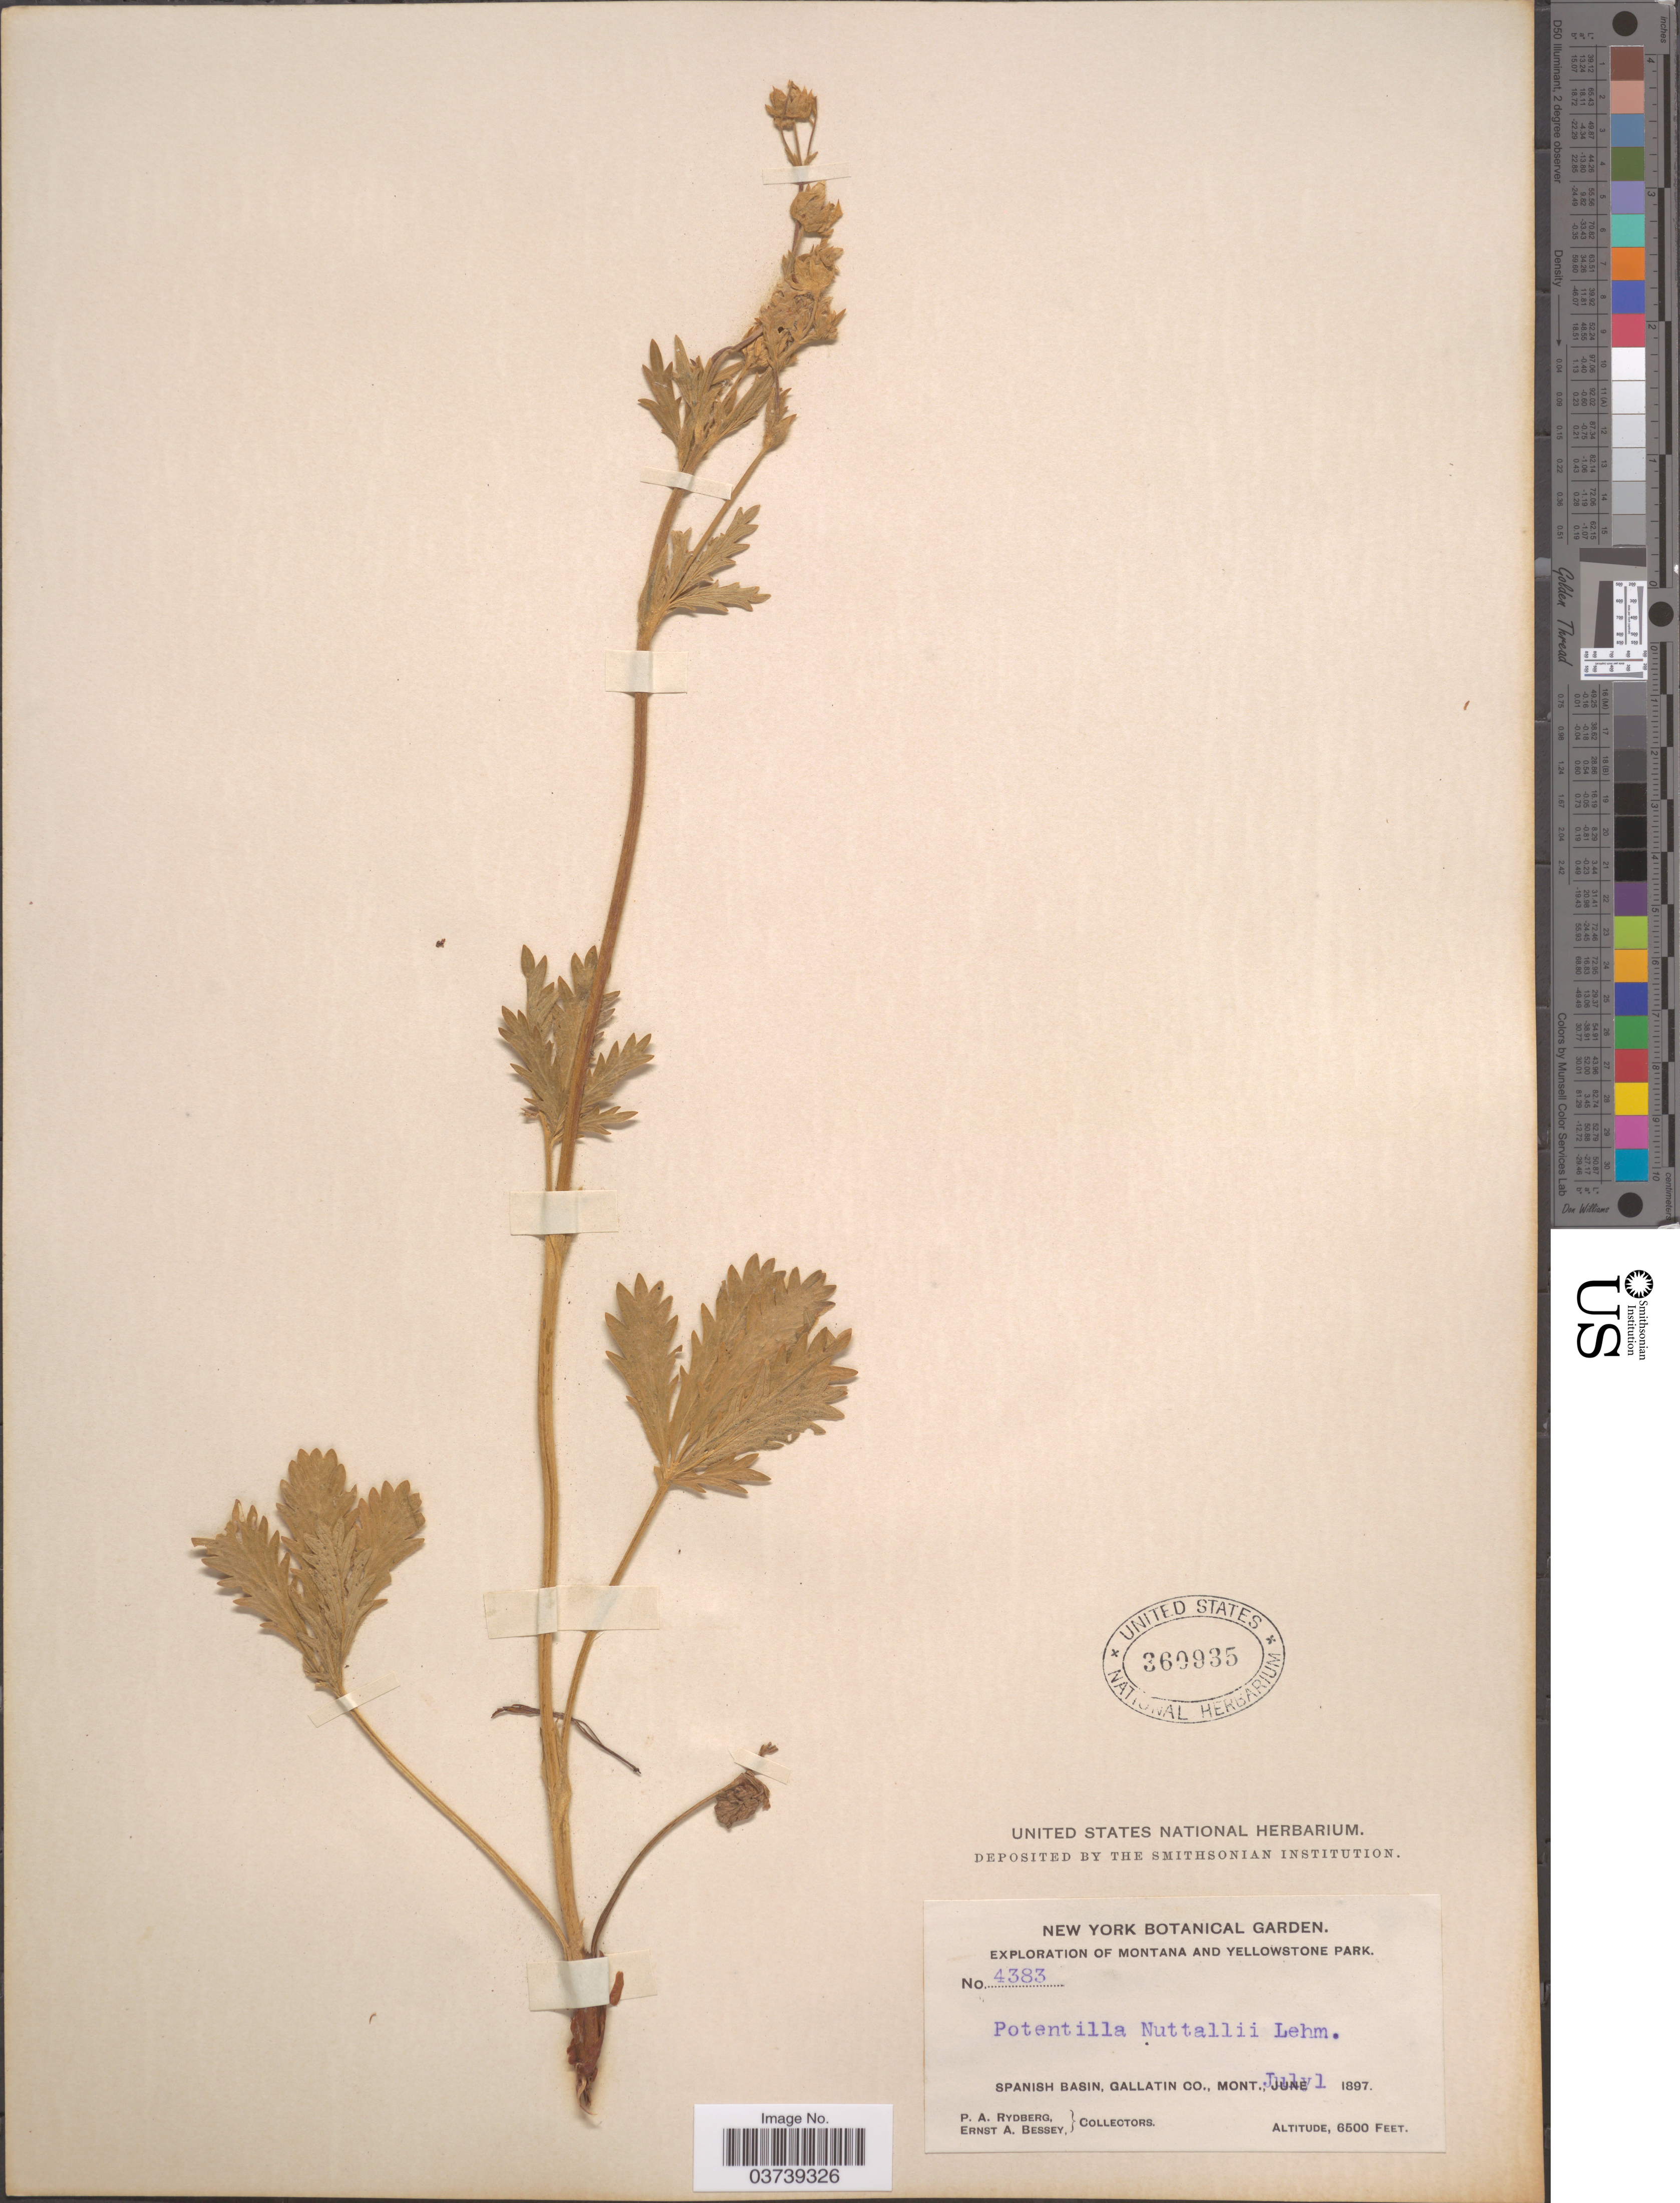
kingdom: Plantae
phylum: Tracheophyta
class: Magnoliopsida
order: Rosales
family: Rosaceae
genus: Potentilla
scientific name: Potentilla gracilis var. fastigiata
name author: (Nutt.) S. Watson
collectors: P. A. Rydberg & E. A. Bessey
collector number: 4383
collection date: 1897-07-01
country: United States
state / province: Montana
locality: Yellowstone Park. Spanish Basin, Gallatin Co.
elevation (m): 1981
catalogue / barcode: US 369935